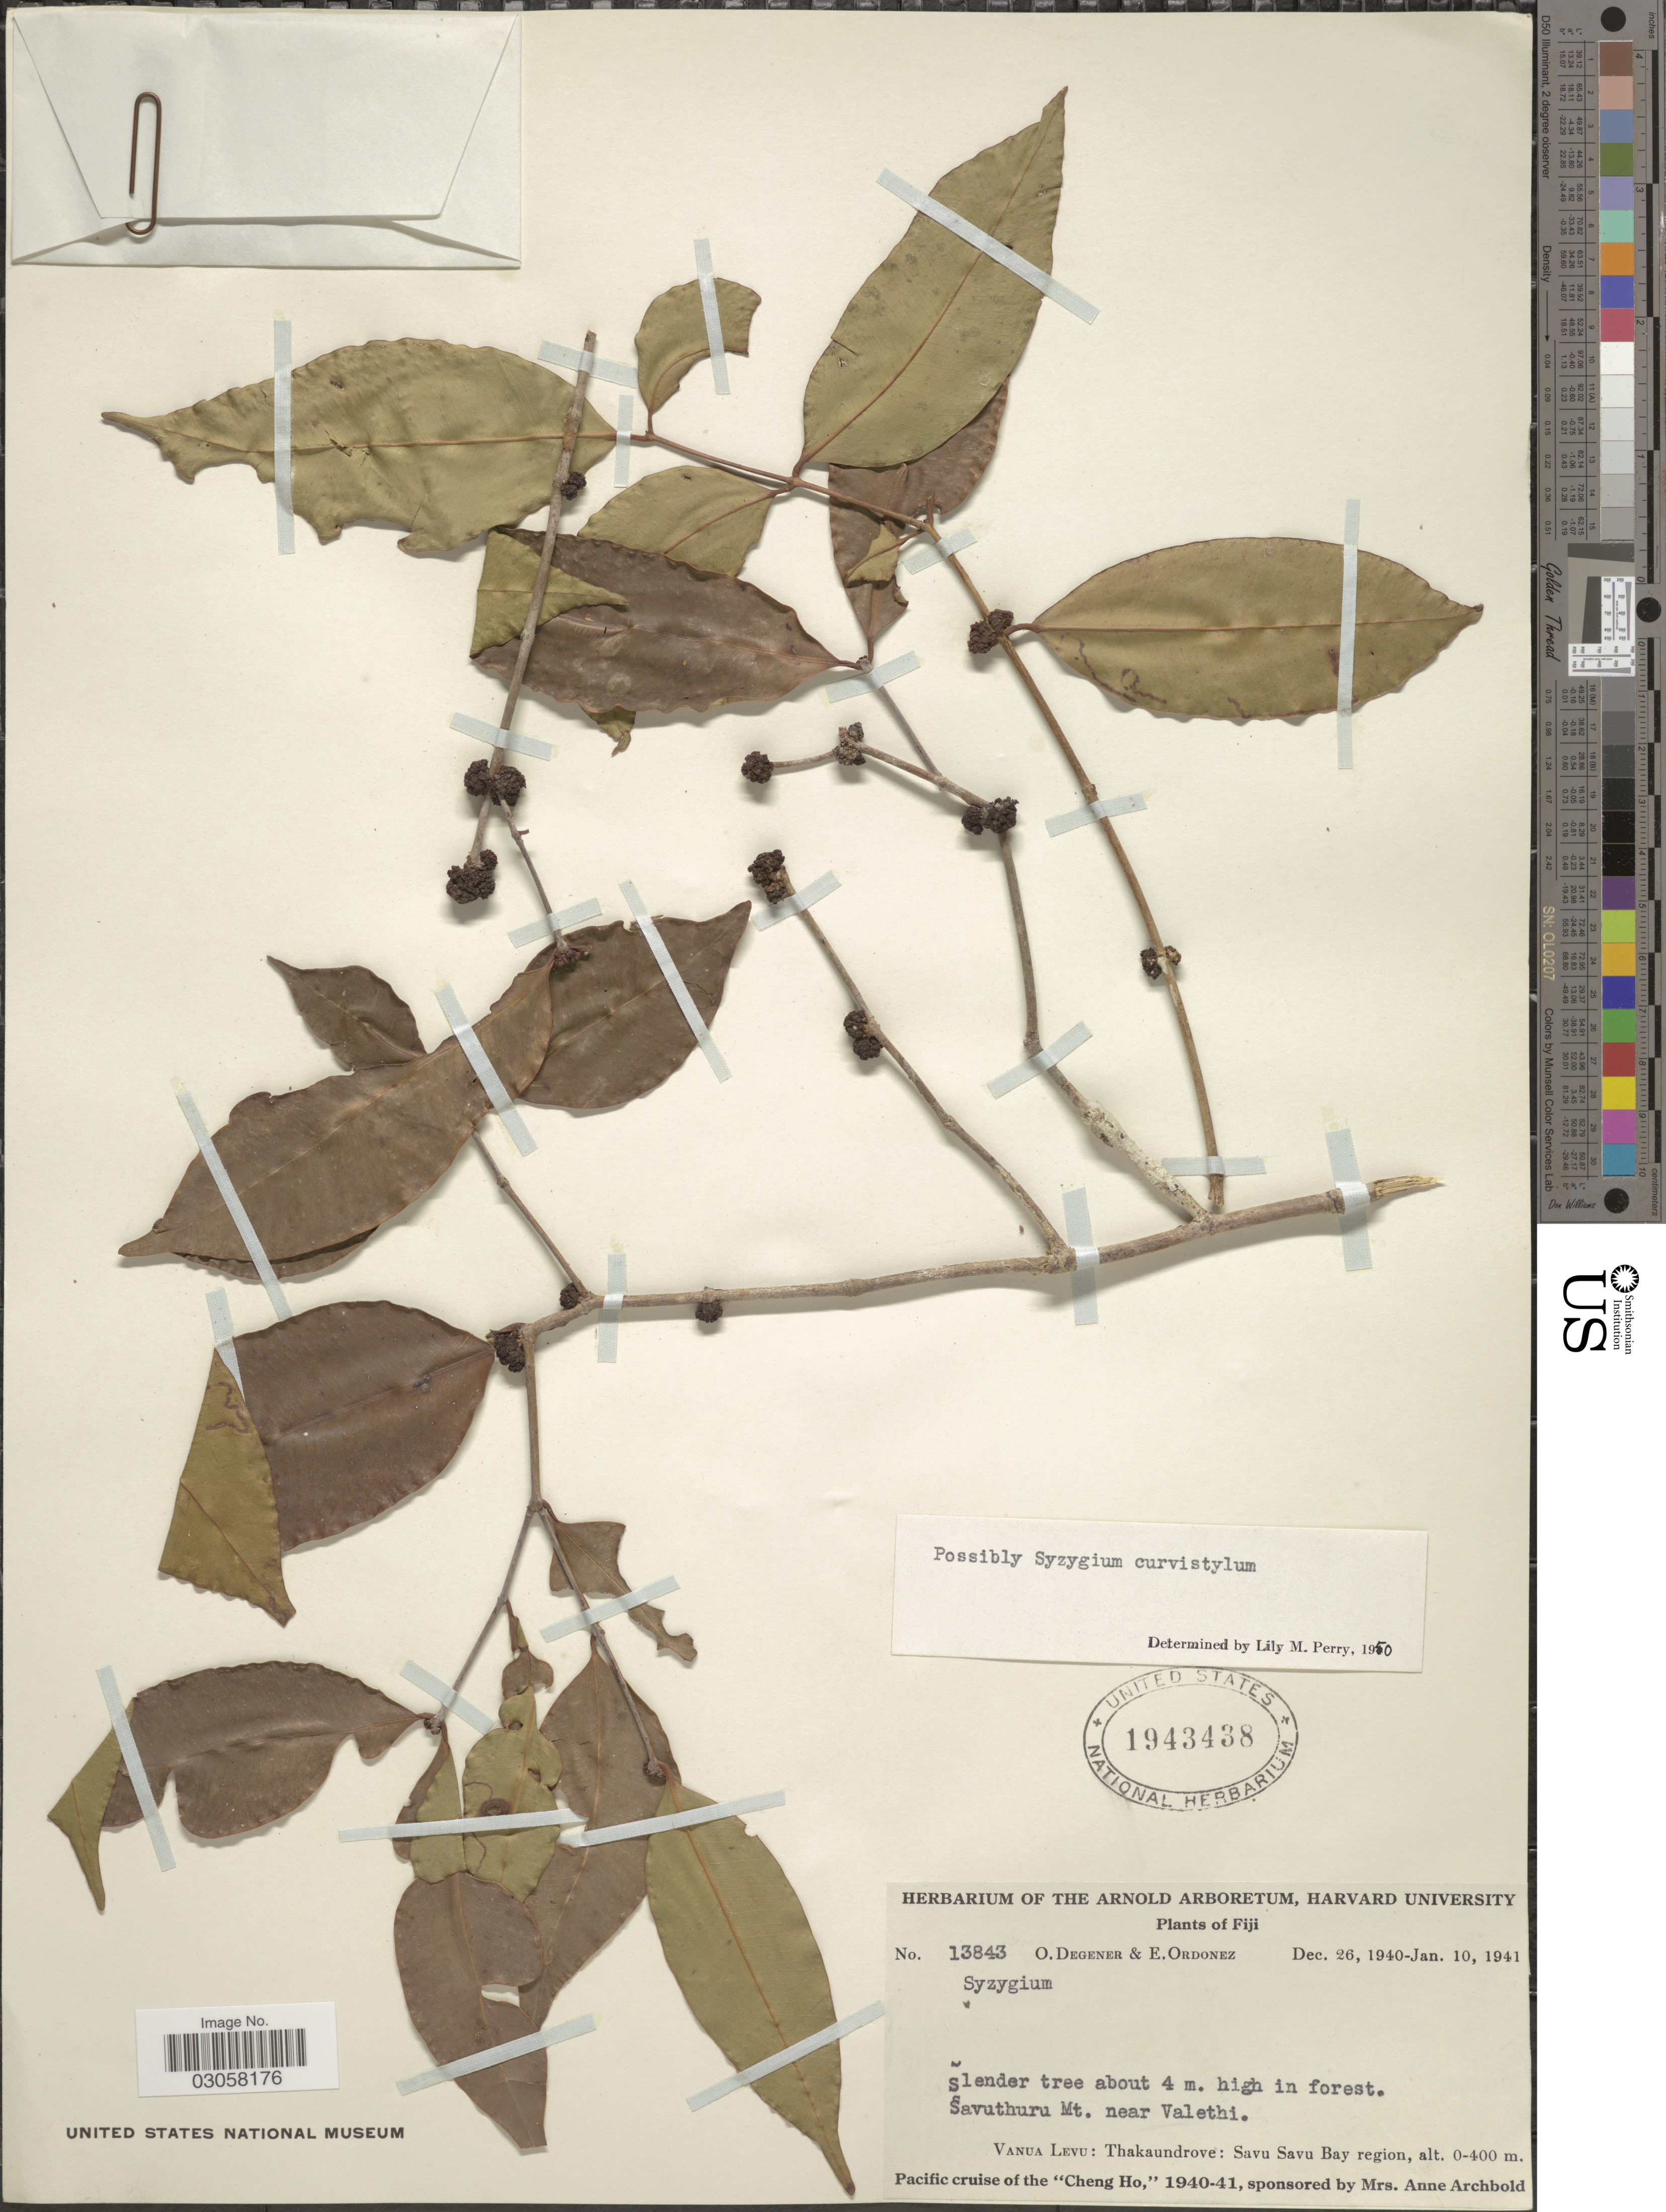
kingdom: Plantae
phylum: Tracheophyta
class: Magnoliopsida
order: Myrtales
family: Myrtaceae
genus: Syzygium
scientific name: Syzygium curvistylum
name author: (Gillespie) Merr. & L.M. Perry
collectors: O. Degener & E. Ordonez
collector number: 13843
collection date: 1940-12-26/1941-01-10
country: Fiji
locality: Savuthuru Mt. near Valethi. Vanua Levu: Thakaundrove: Savu Savu Bay region.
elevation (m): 0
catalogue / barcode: US 1943438